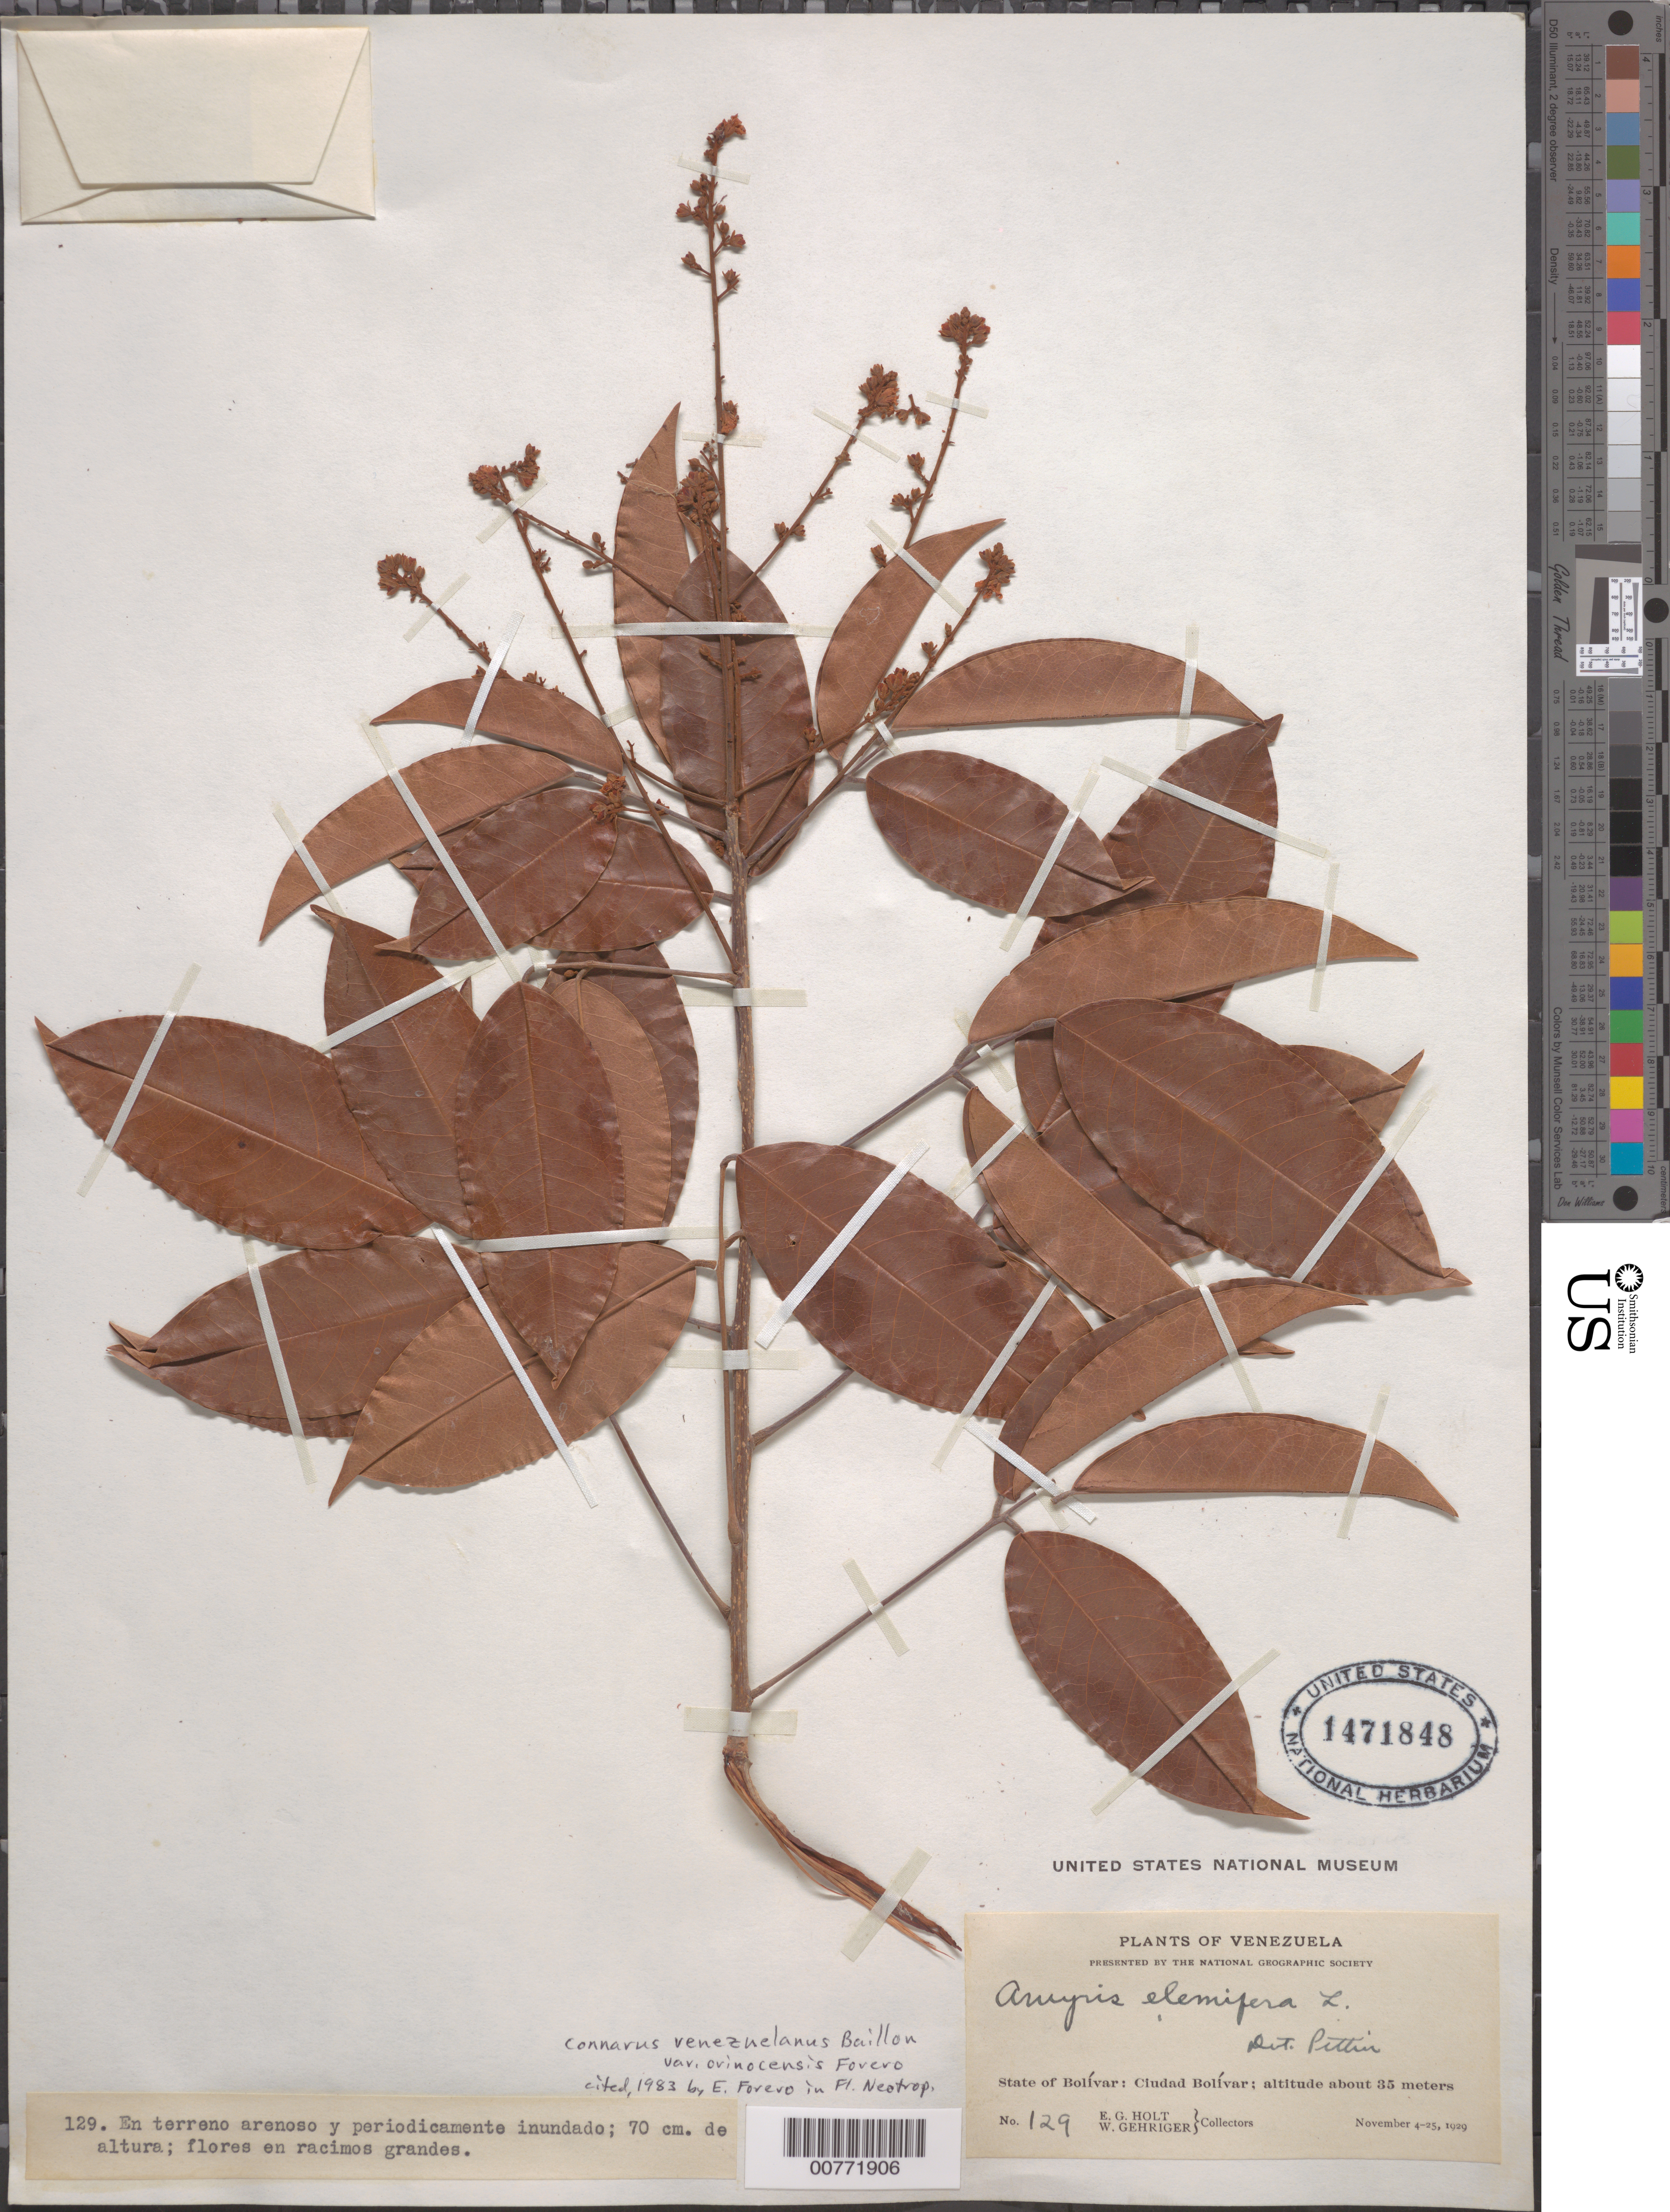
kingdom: Plantae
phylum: Tracheophyta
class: Magnoliopsida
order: Oxalidales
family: Connaraceae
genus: Connarus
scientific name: Connarus venezuelanus var. orinocensis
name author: Forero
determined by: Forero, E.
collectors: E. Holt & W. Gehriger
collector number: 129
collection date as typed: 4-Nov-29 to 25-Nov-29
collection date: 1929-11-04/1929-11-25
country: Venezuela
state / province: Bolívar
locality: Ciudad Bolívar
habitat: Terreno arenoso y periodicamente inundado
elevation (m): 35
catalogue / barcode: US 1471848